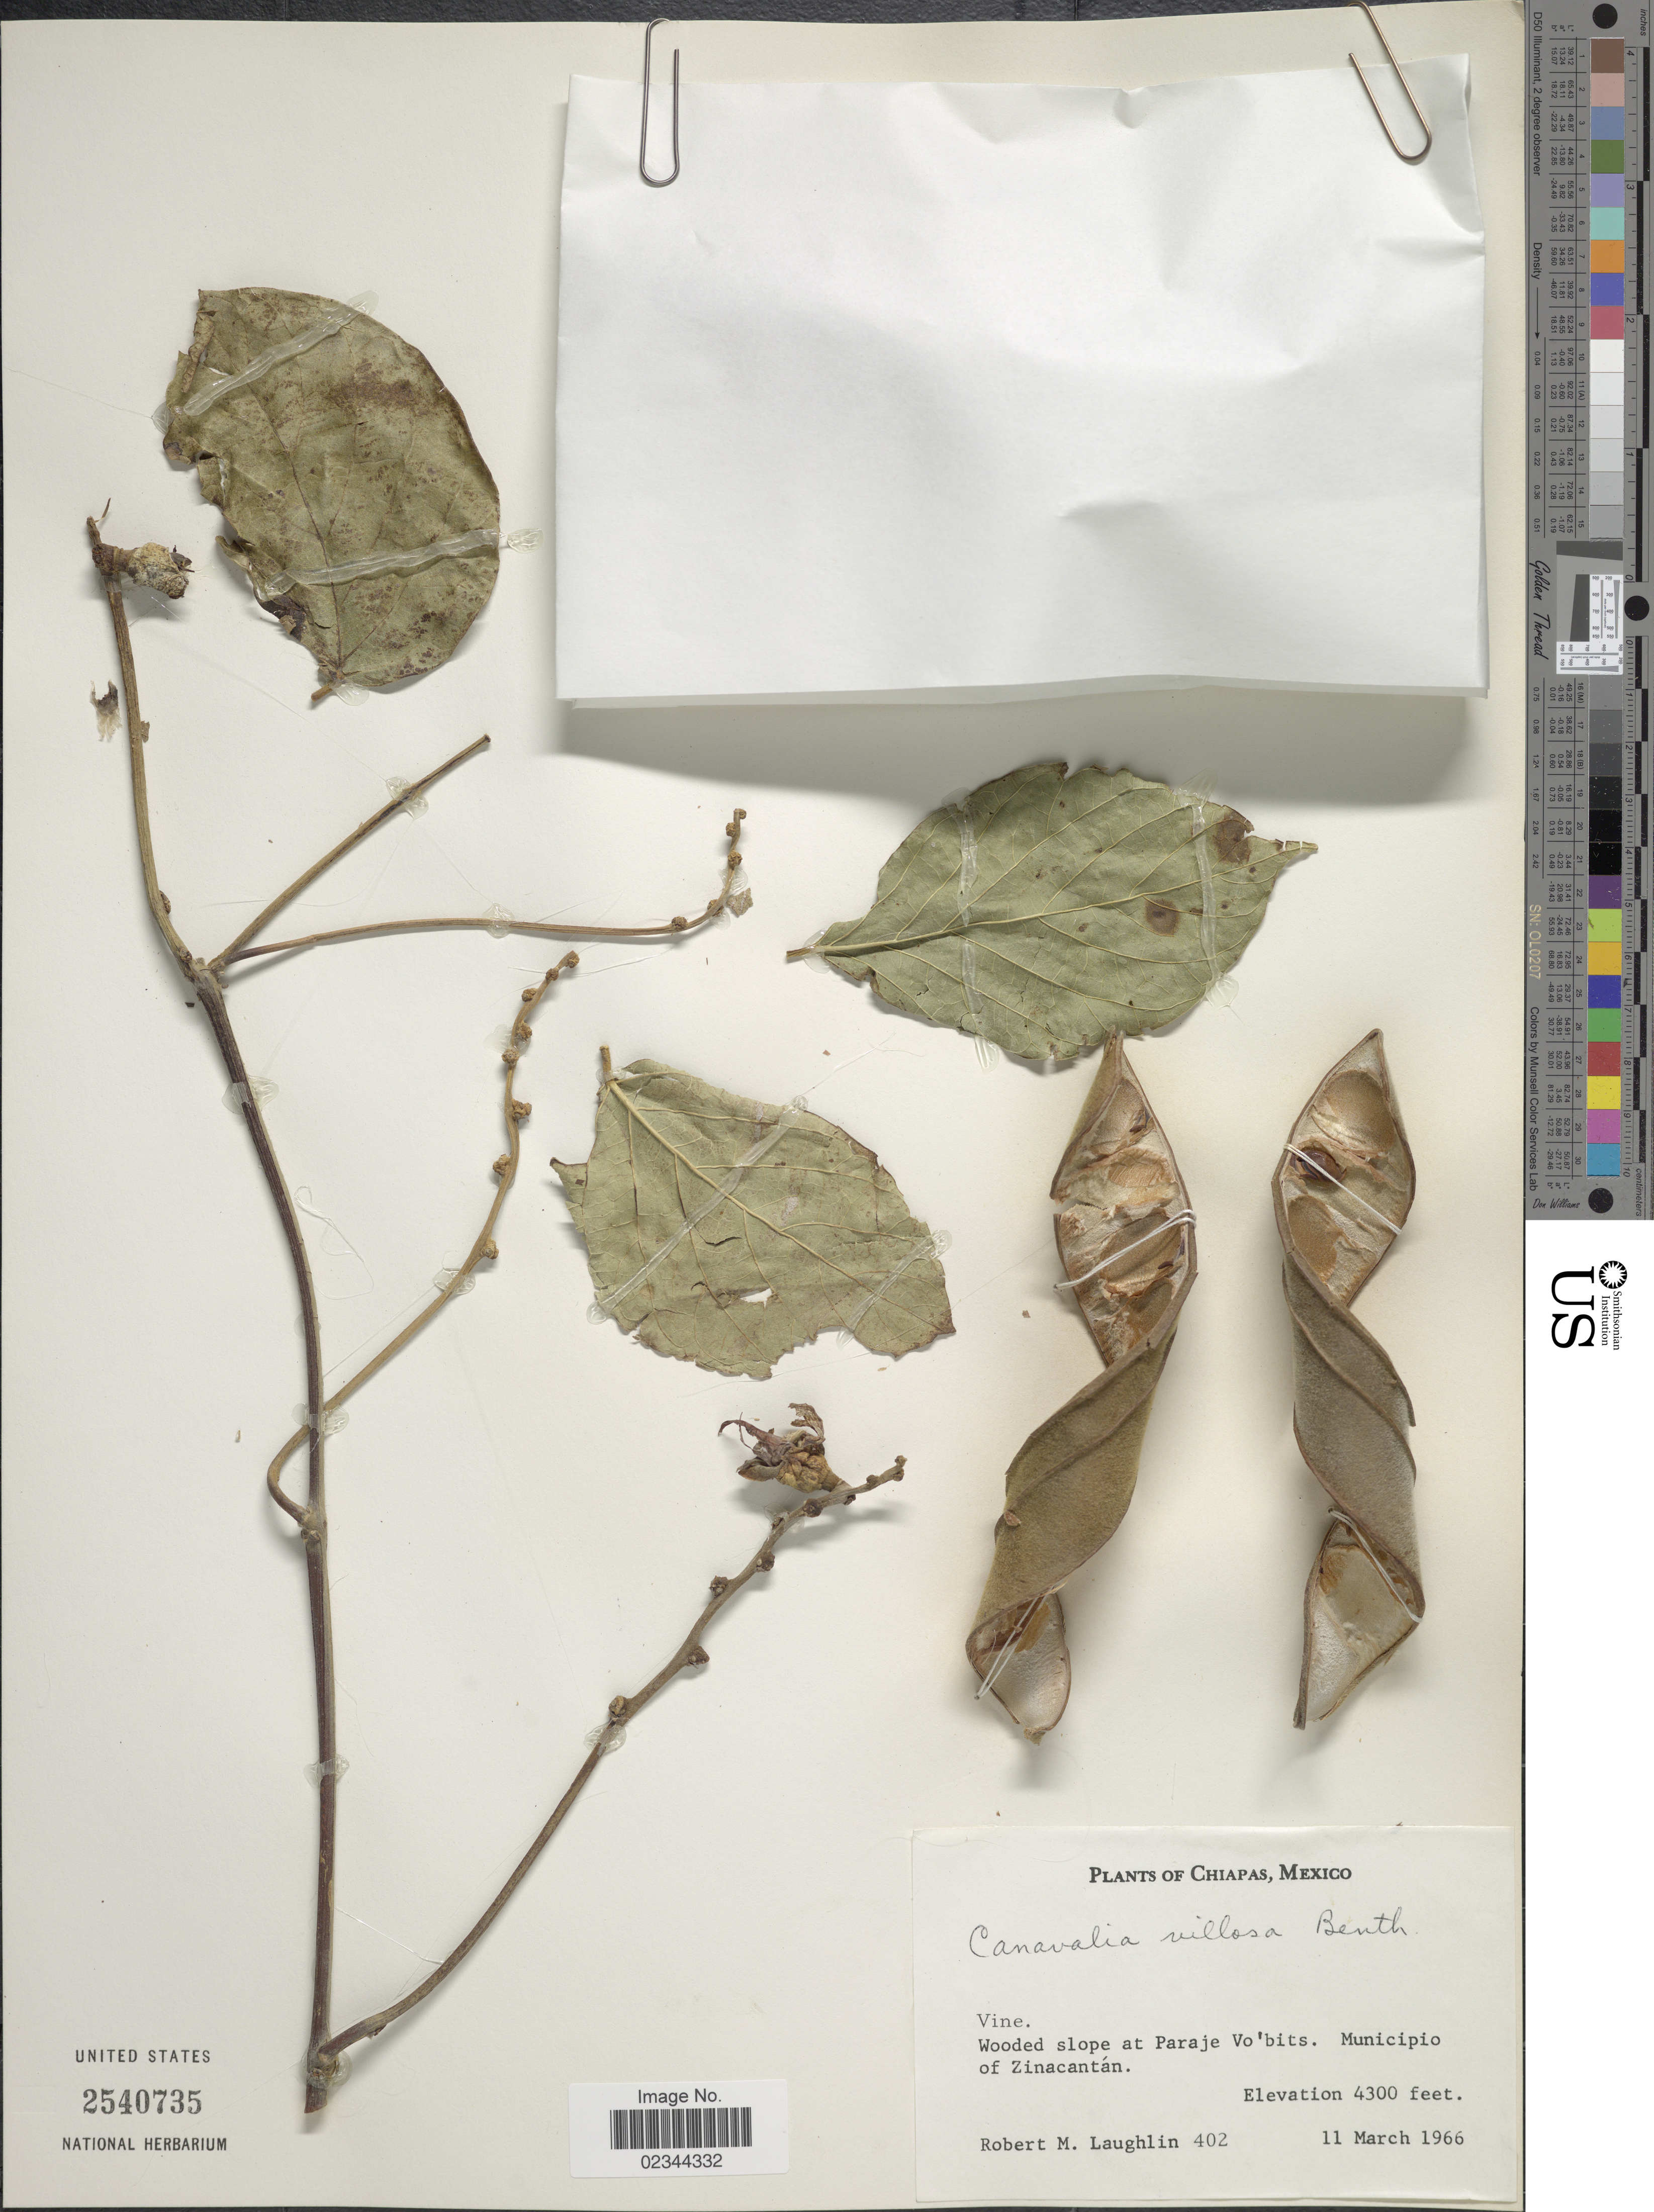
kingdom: Plantae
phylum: Tracheophyta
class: Magnoliopsida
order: Fabales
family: Fabaceae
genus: Canavalia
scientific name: Canavalia villosa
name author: Benth.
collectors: R. M. Laughlin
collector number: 402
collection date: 1966-03-11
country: Mexico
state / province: Chiapas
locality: Wooded slope at Paraje Vo'bits, Municipio of Zinacantan.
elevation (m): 1311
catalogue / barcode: US 2540735